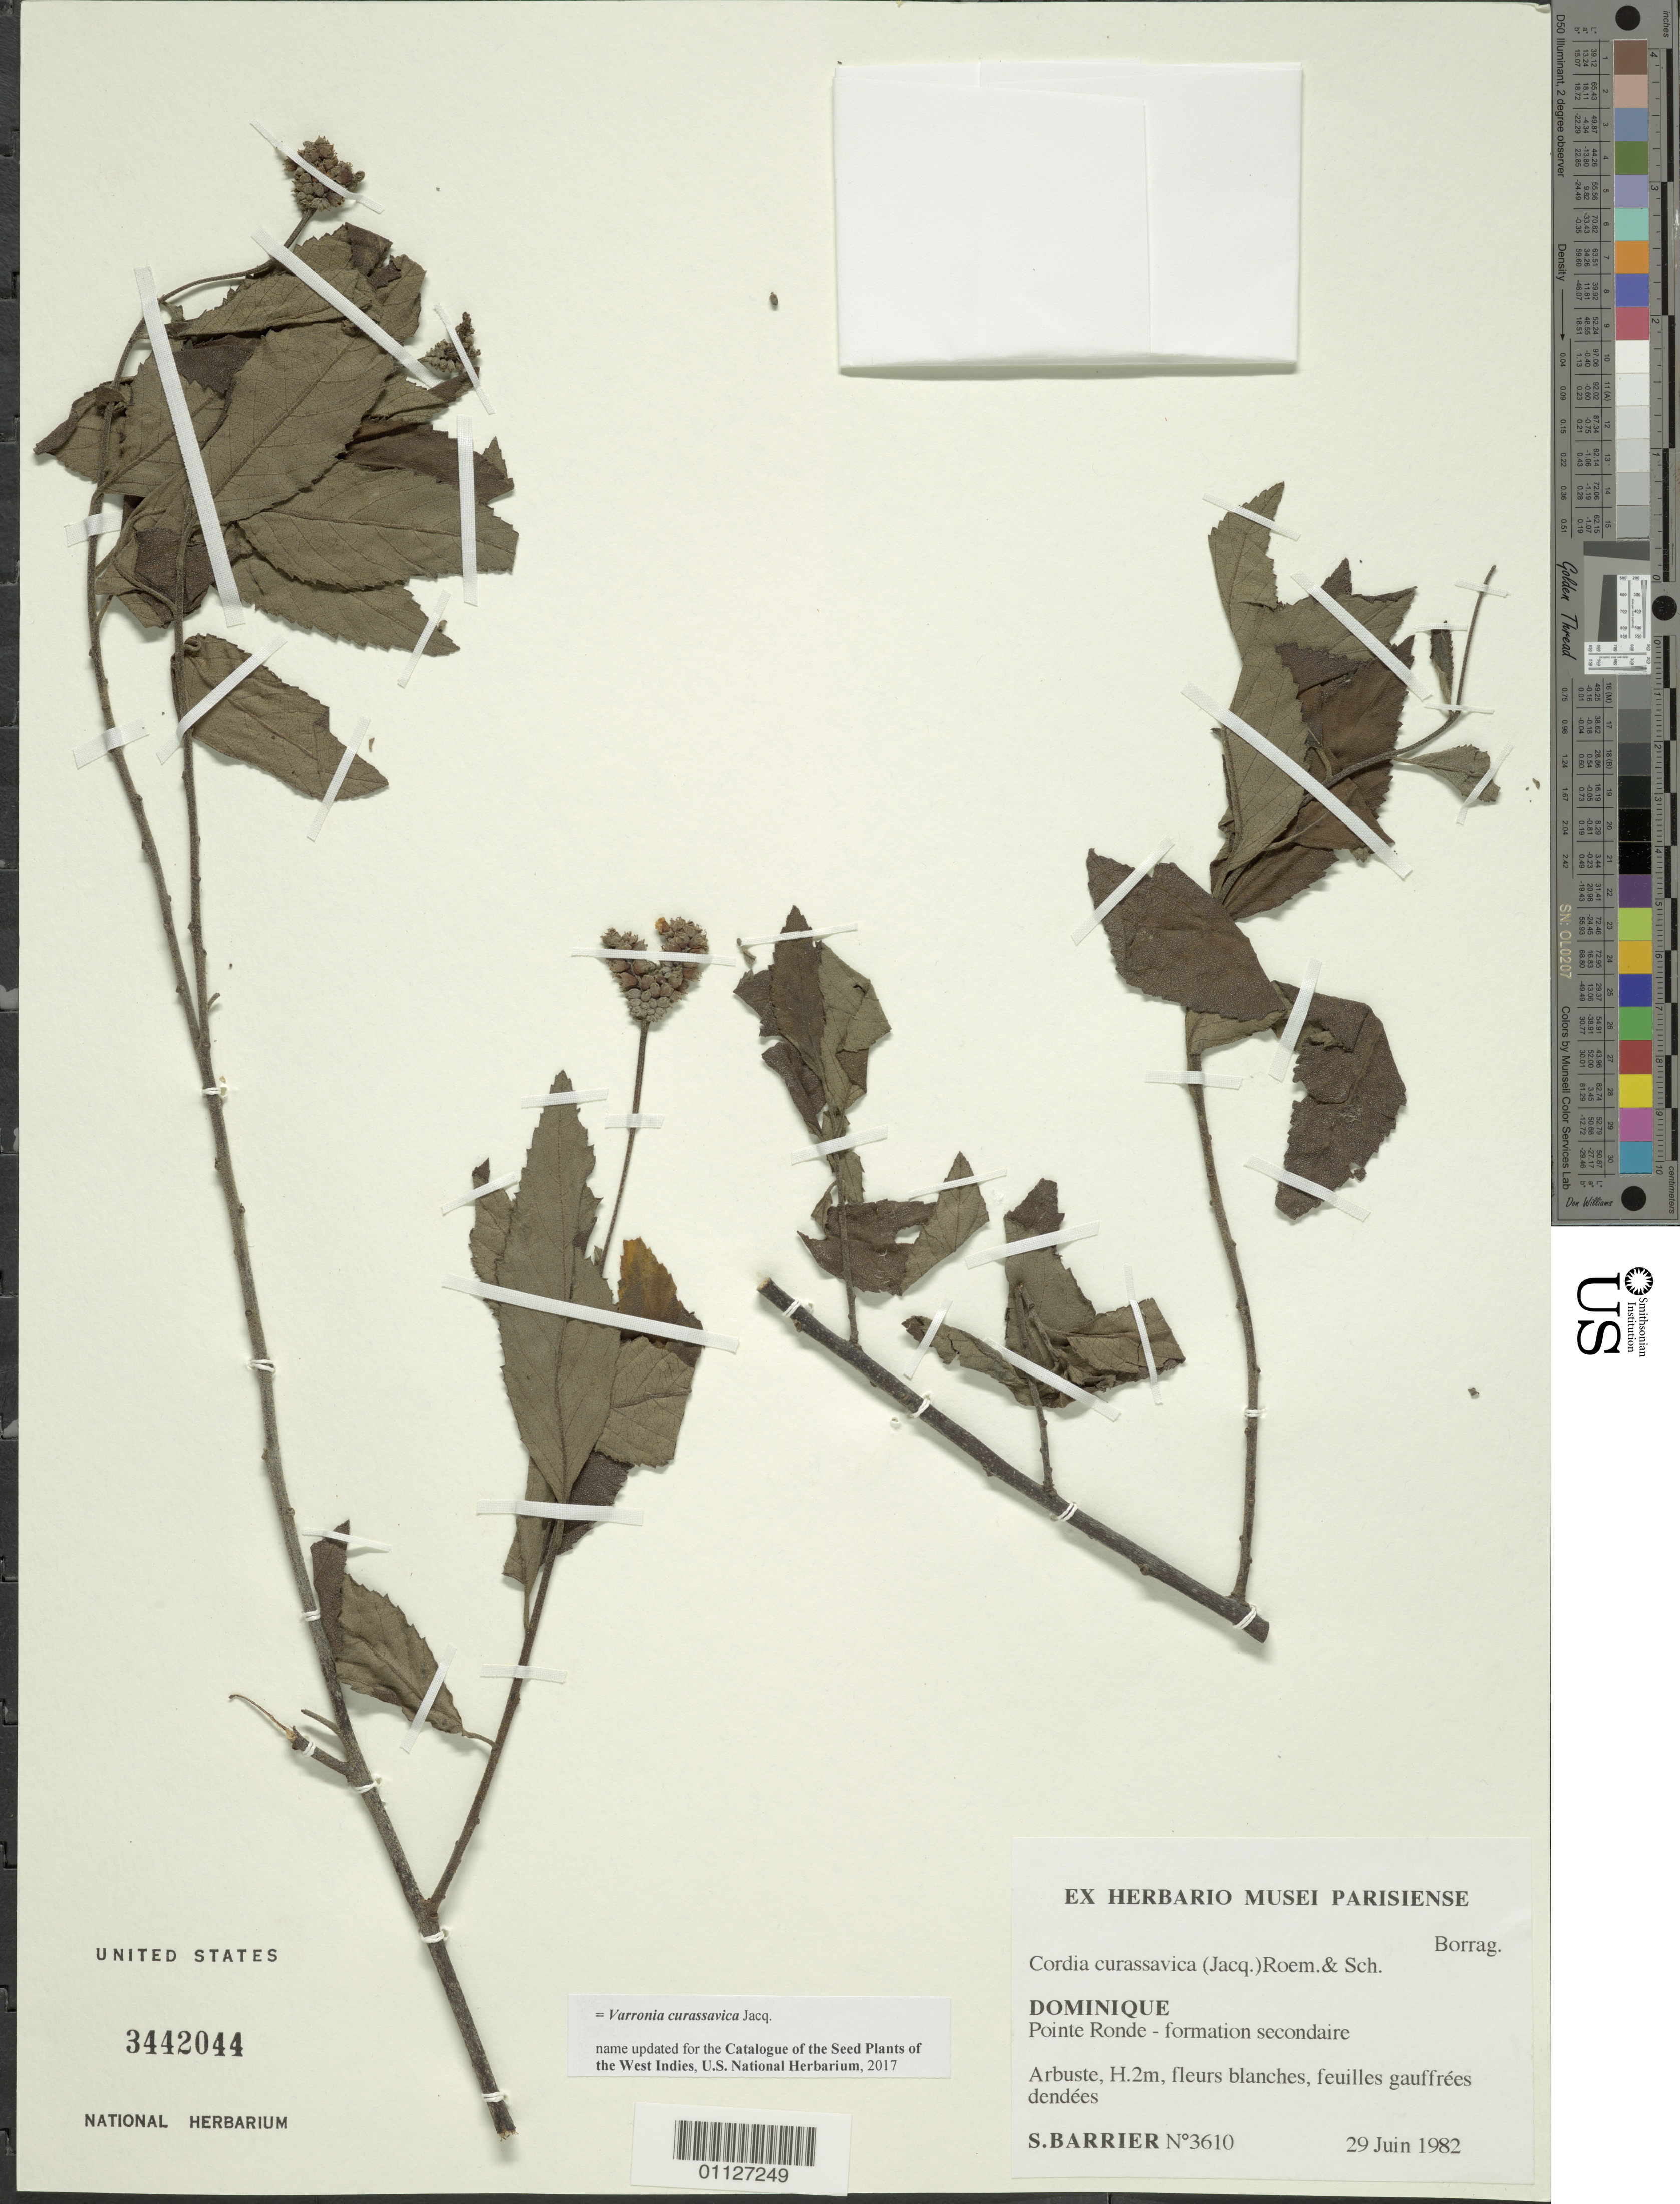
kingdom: Plantae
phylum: Tracheophyta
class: Magnoliopsida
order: Boraginales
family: Cordiaceae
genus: Varronia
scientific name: Varronia curassavica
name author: Jacq.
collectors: S. Barrier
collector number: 3610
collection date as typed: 29 Jun 1982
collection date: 1982-06-29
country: Dominica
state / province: St. John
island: Dominica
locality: Pointe Ronde - formation secondaire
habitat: Formation secondaire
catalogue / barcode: US 3442044